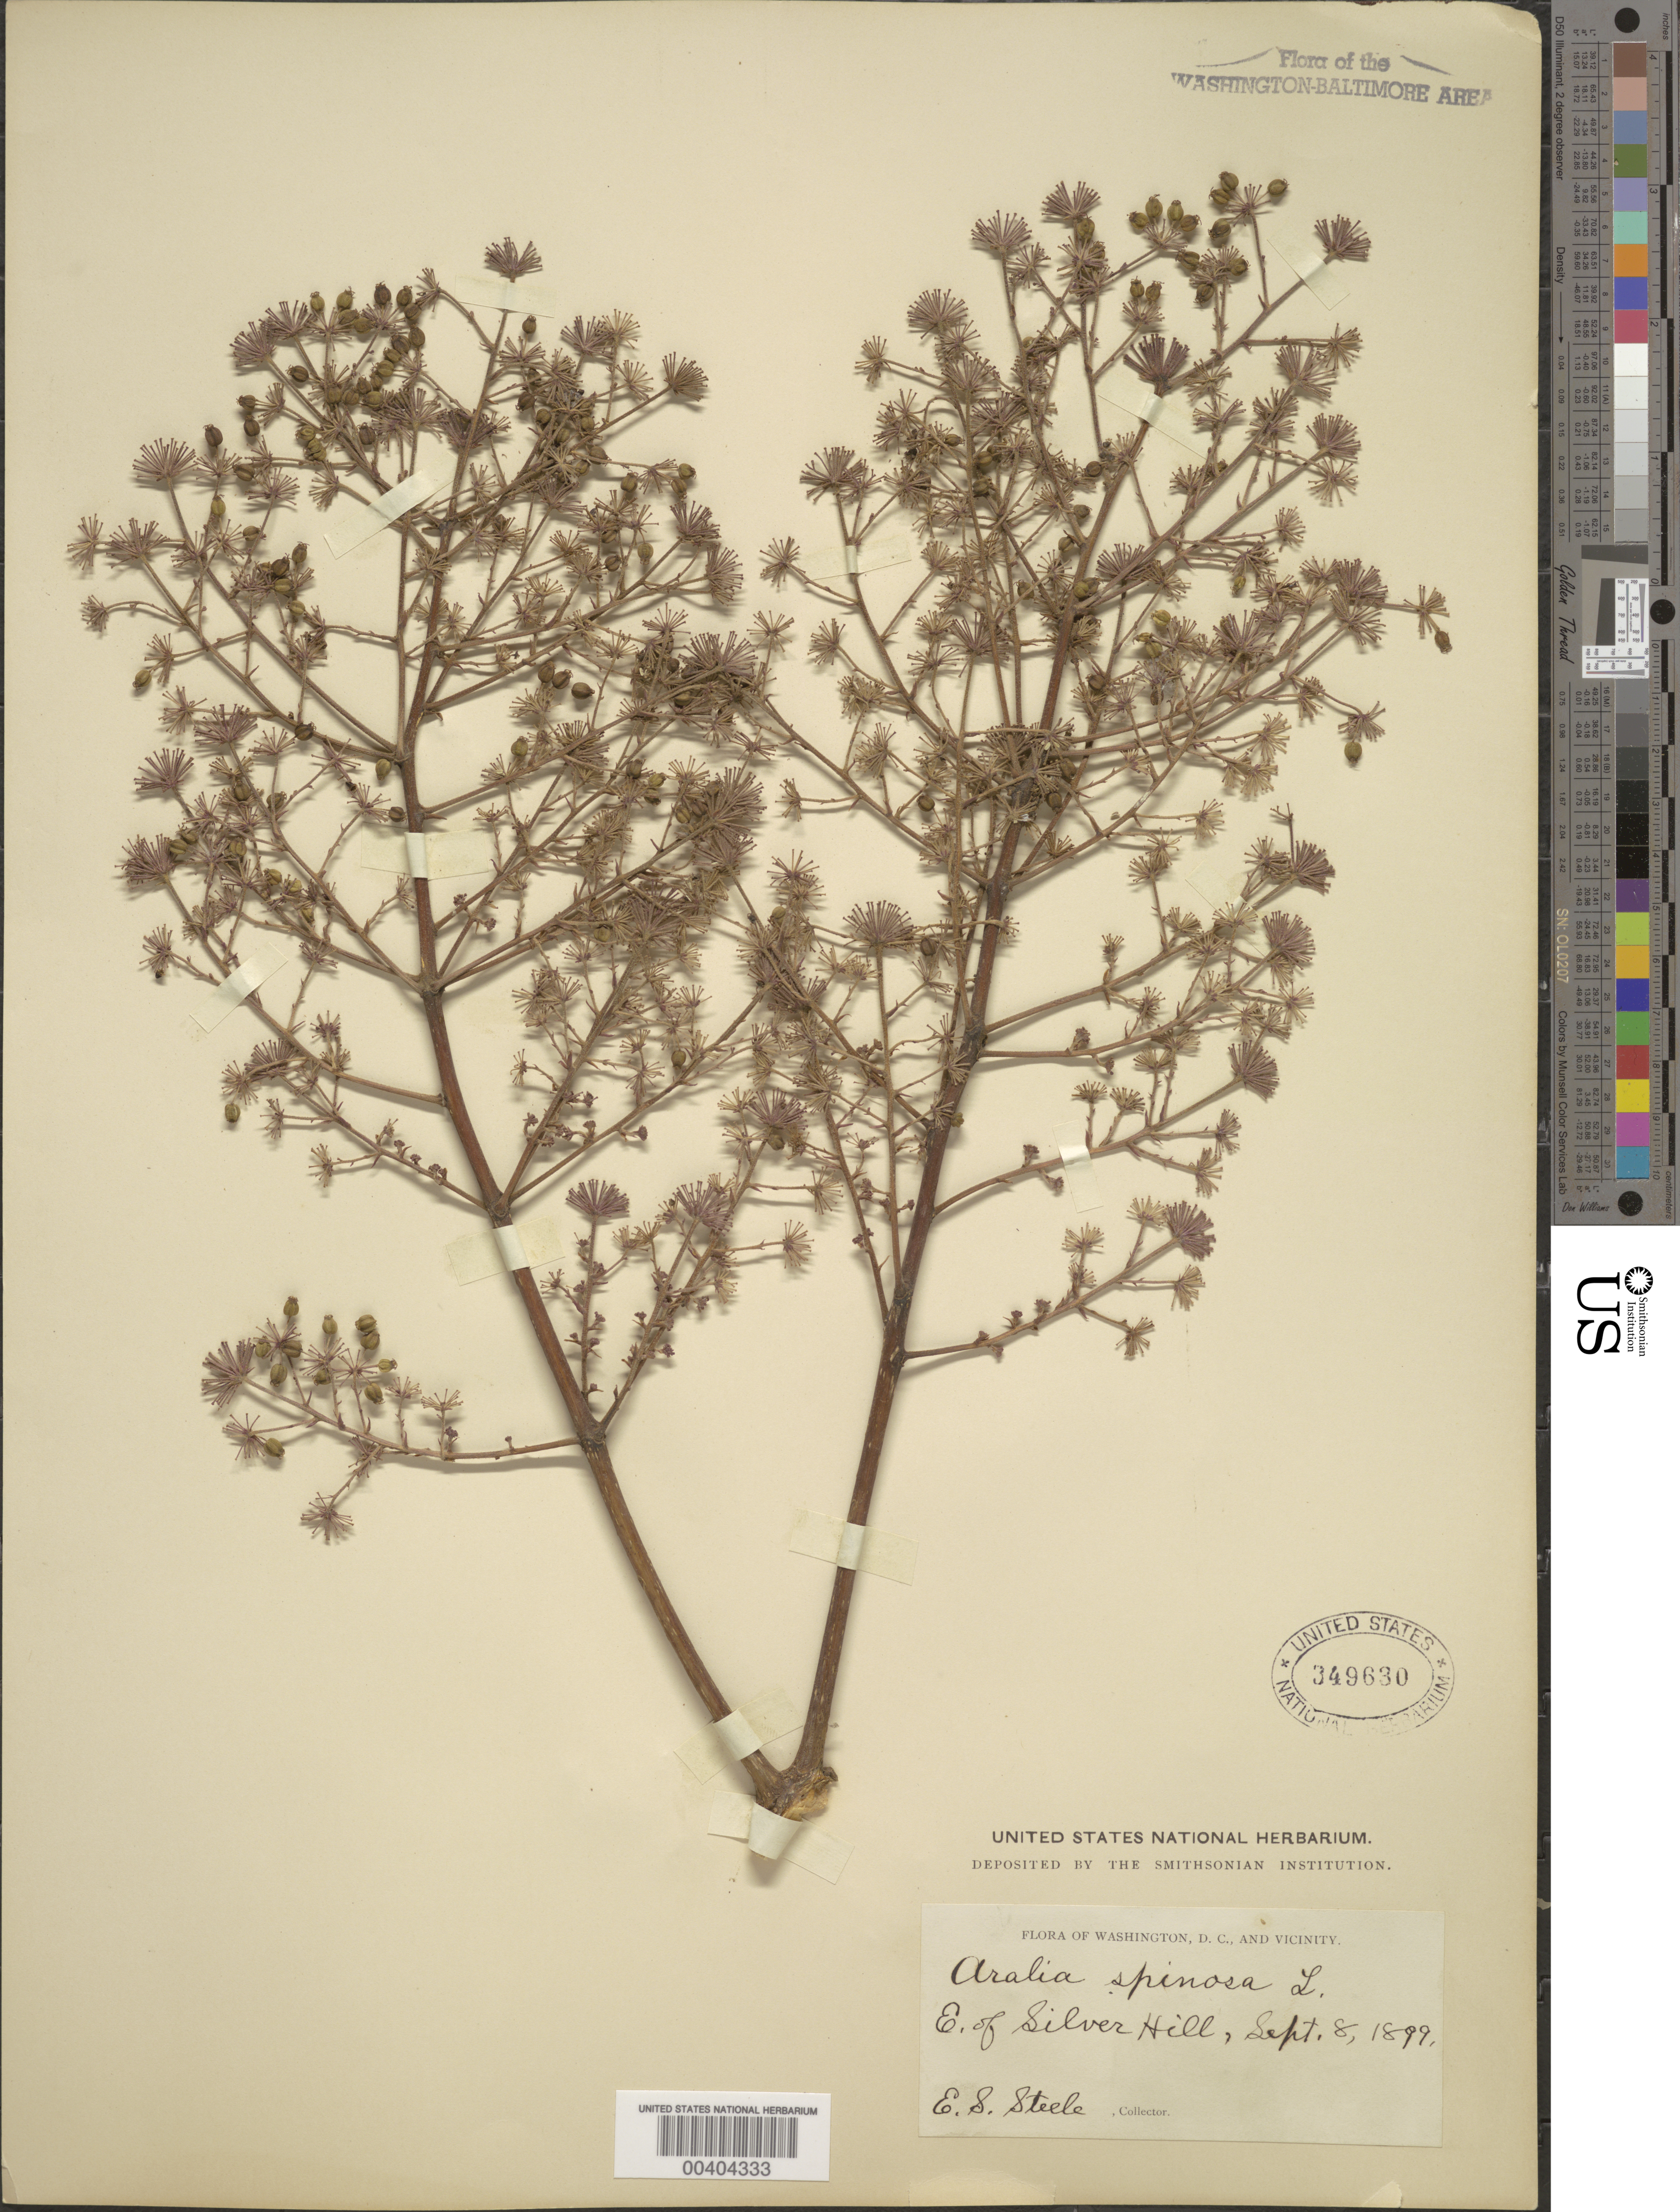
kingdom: Plantae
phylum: Tracheophyta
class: Magnoliopsida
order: Apiales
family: Araliaceae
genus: Aralia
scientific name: Aralia spinosa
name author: L.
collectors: E. Steele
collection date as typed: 08 Sep 1899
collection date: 1899-09-08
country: United States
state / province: Maryland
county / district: Prince George's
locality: East of Silver Hill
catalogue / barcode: US 349630